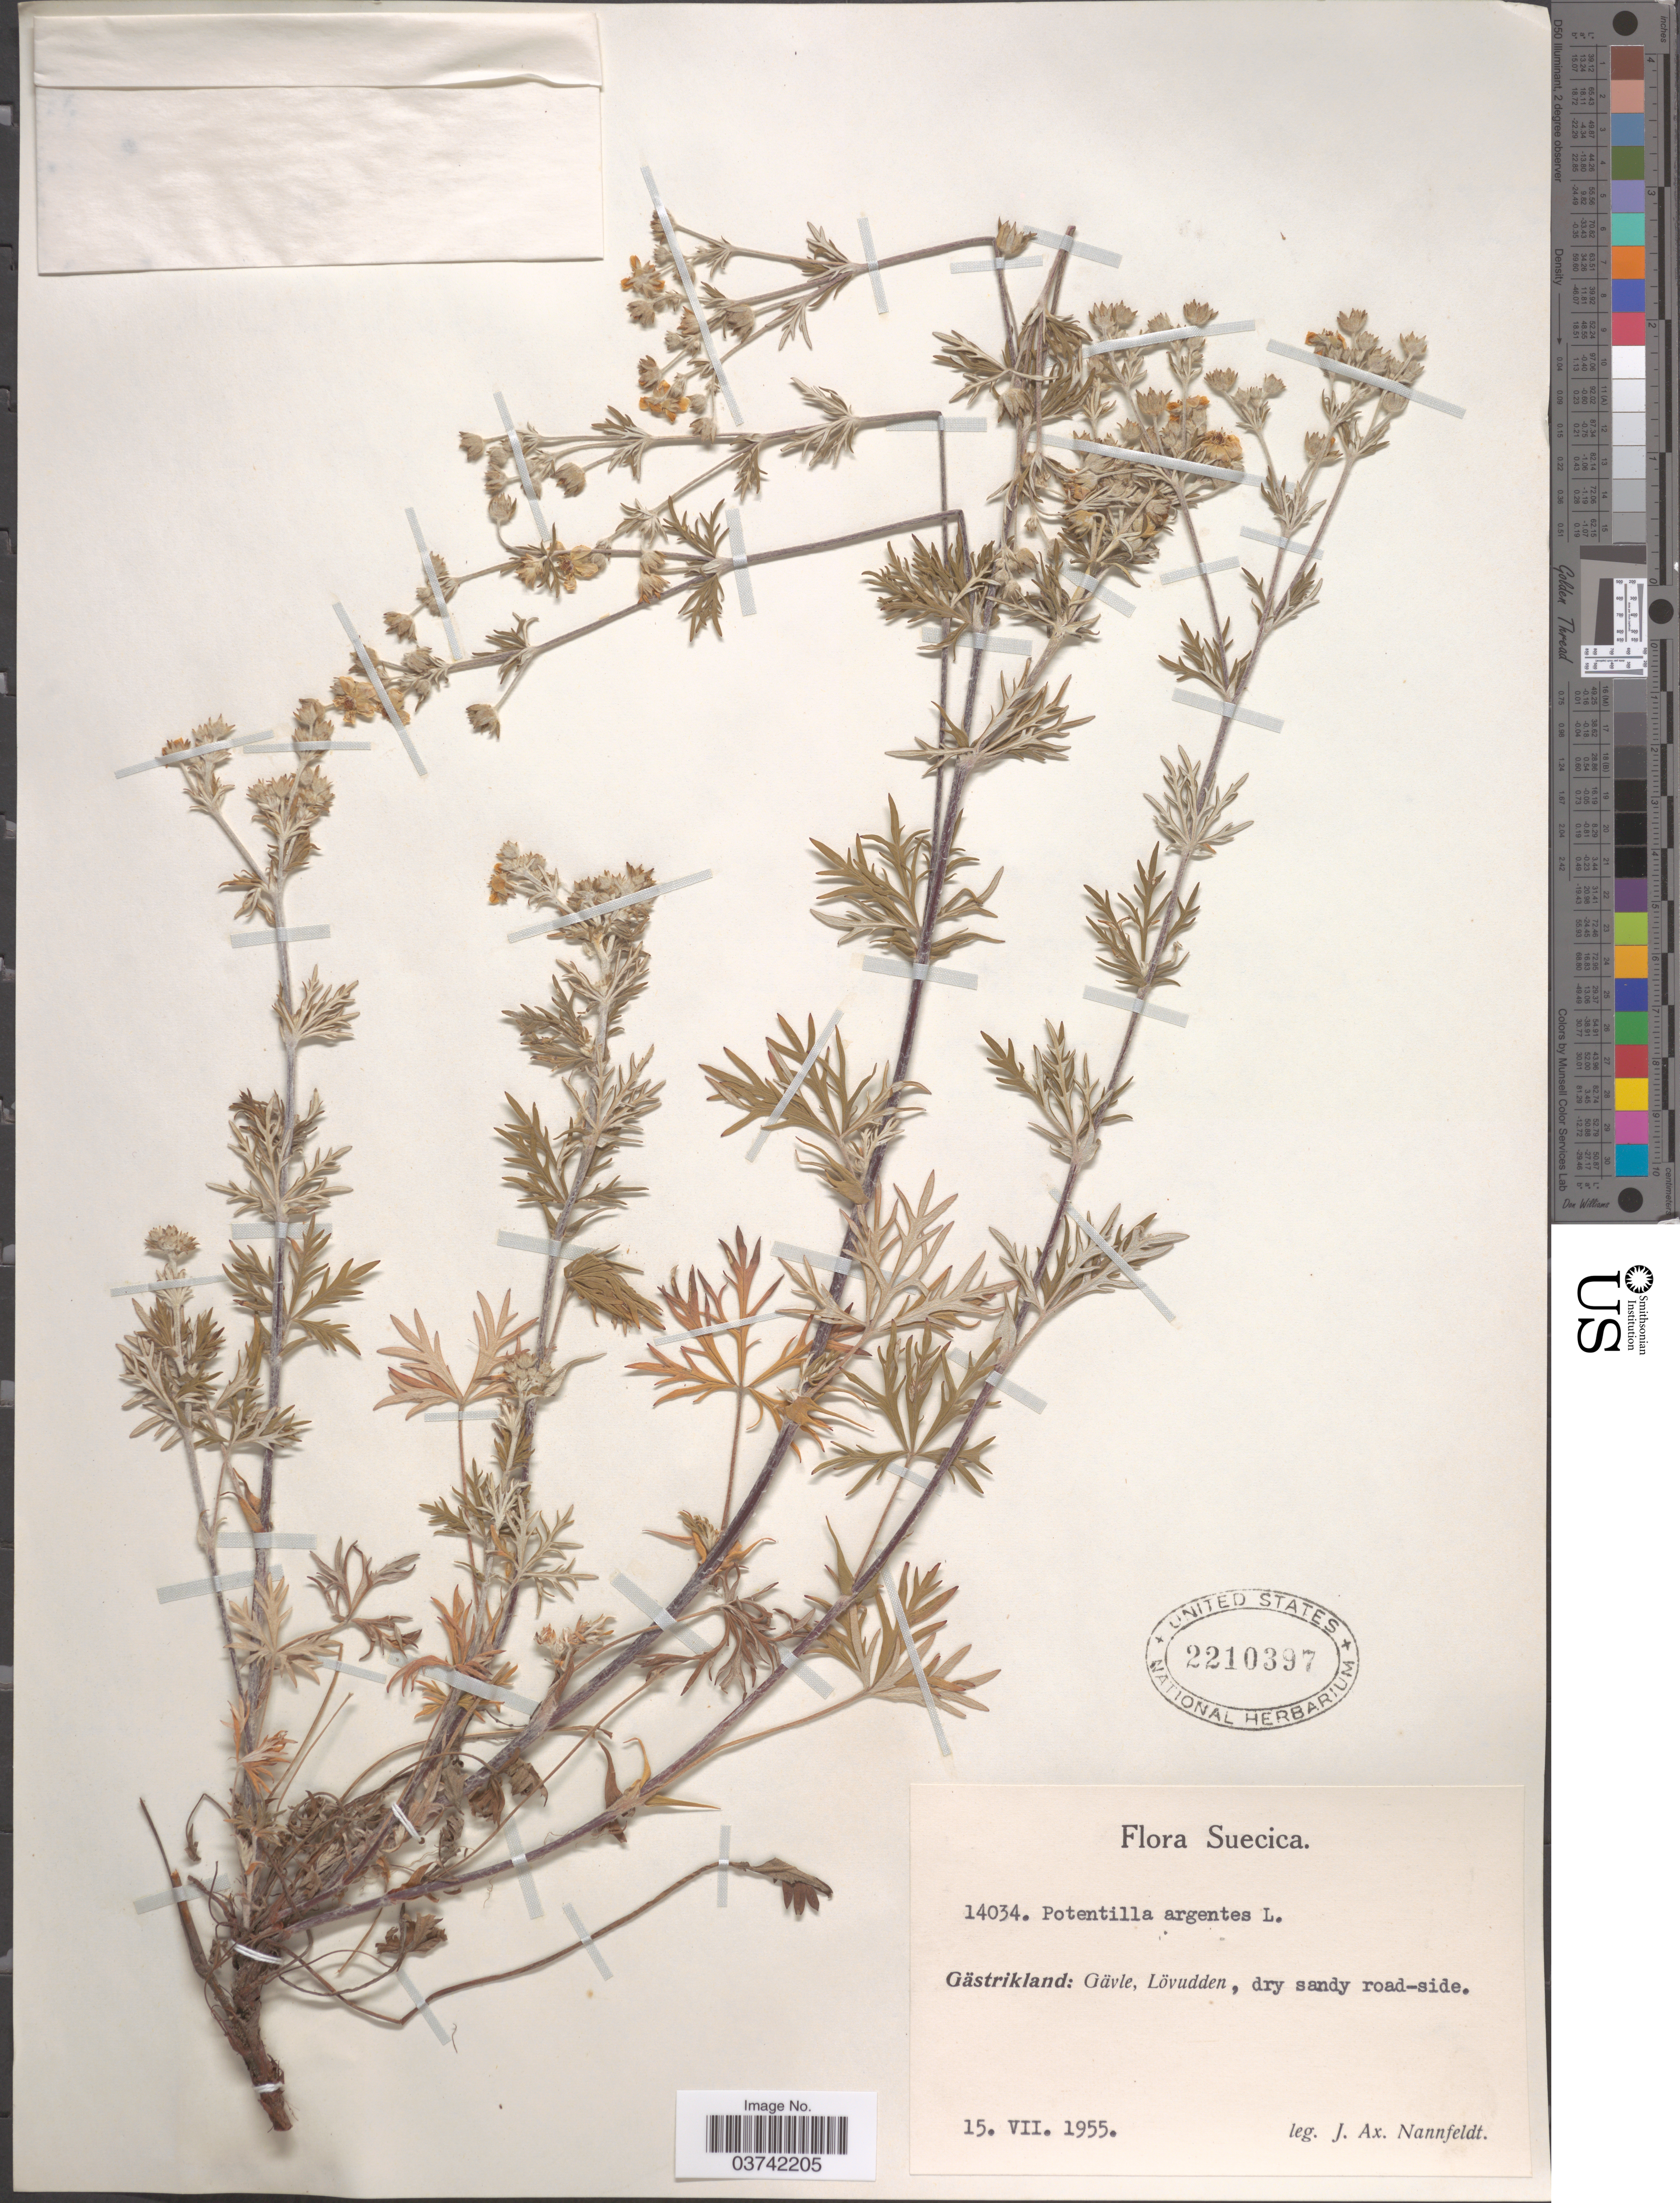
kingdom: Plantae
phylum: Tracheophyta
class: Magnoliopsida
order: Rosales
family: Rosaceae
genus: Potentilla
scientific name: Potentilla argentea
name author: L.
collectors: J. Nannfeldt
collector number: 14034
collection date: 1955-07-15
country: Sweden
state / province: Gavleborg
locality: Suecica. Gästrikland: Gävle, Lövudden.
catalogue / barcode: US 2210397